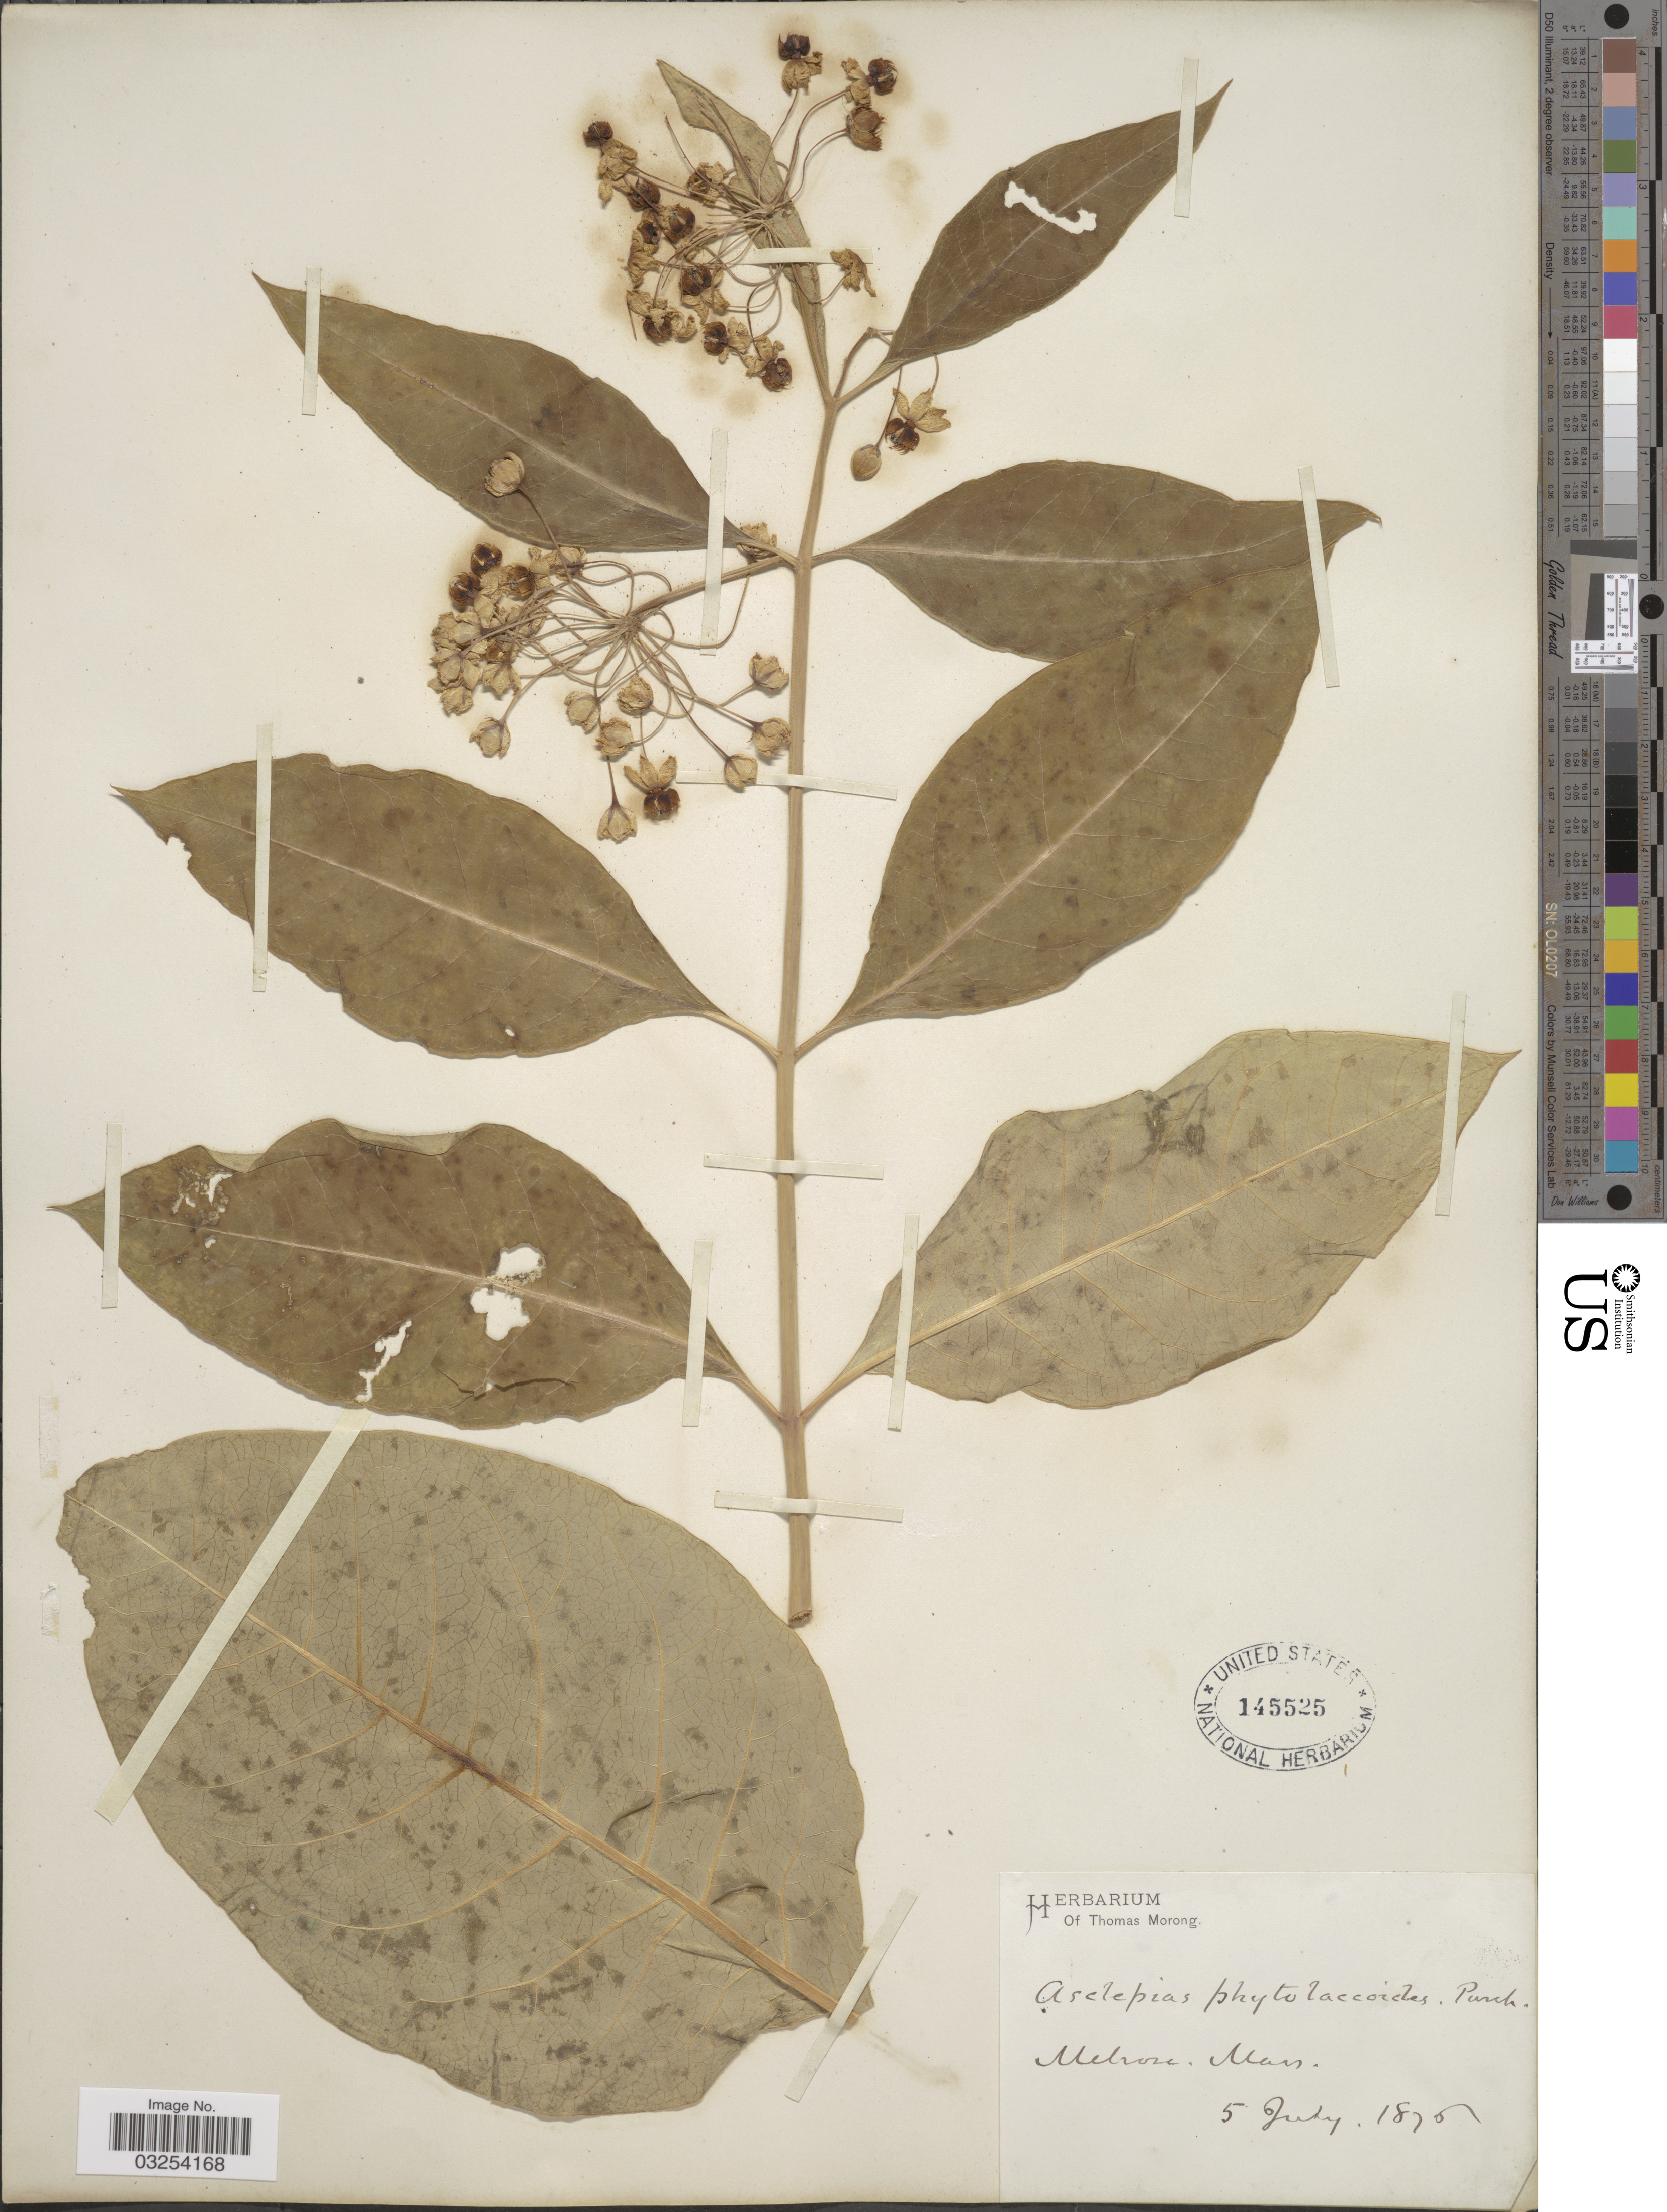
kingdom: Plantae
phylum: Tracheophyta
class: Magnoliopsida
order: Gentianales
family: Apocynaceae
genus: Asclepias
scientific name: Asclepias exaltata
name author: Muhl.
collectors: ex Herb. T. Morong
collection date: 1875-07-05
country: United States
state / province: Massachusetts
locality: Melrose.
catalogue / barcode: US 145525